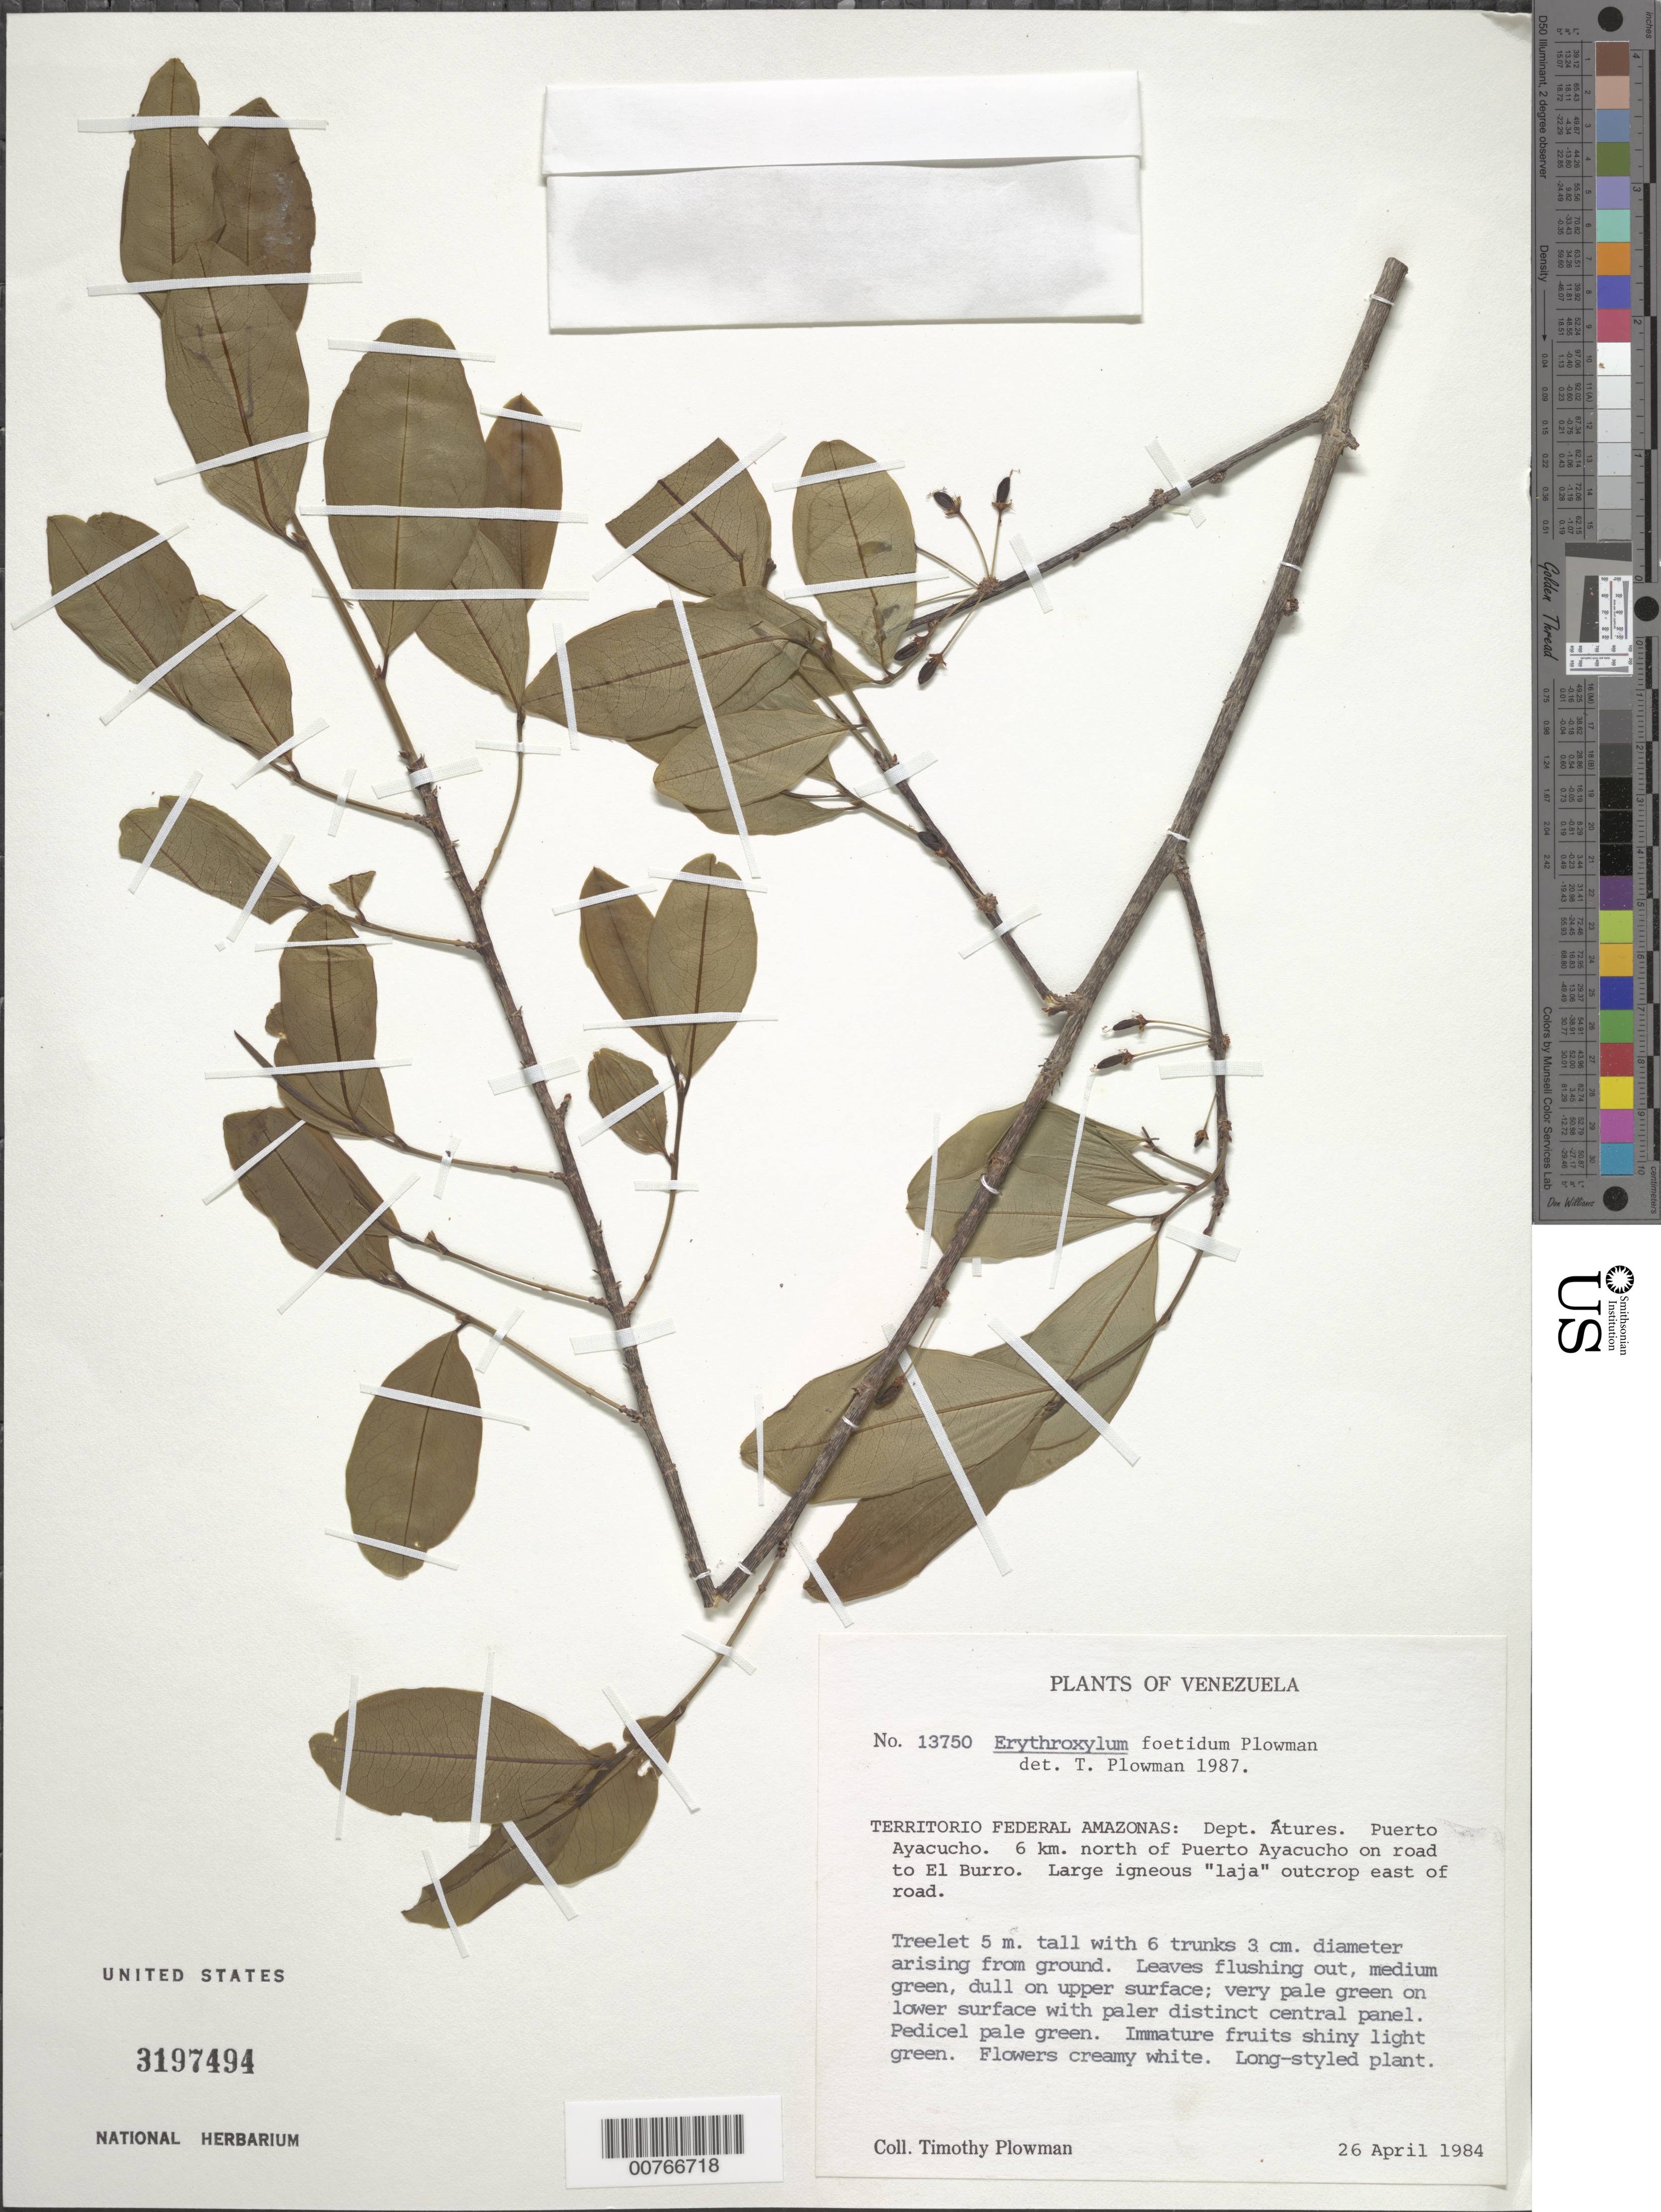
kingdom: Plantae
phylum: Tracheophyta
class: Magnoliopsida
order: Malpighiales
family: Erythroxylaceae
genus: Erythroxylum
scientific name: Erythroxylum foetidum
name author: Plowman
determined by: Plowman, Timothy C.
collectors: T. Plowman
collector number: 13750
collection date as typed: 26-Apr-84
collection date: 1984-04-26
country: Venezuela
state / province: Amazonas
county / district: Atures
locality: Puerto Ayacucho, 6 km N of, on road to El Burro, on outcrop E of road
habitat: Large igneous "laja" outcrop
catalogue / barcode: US 3197494